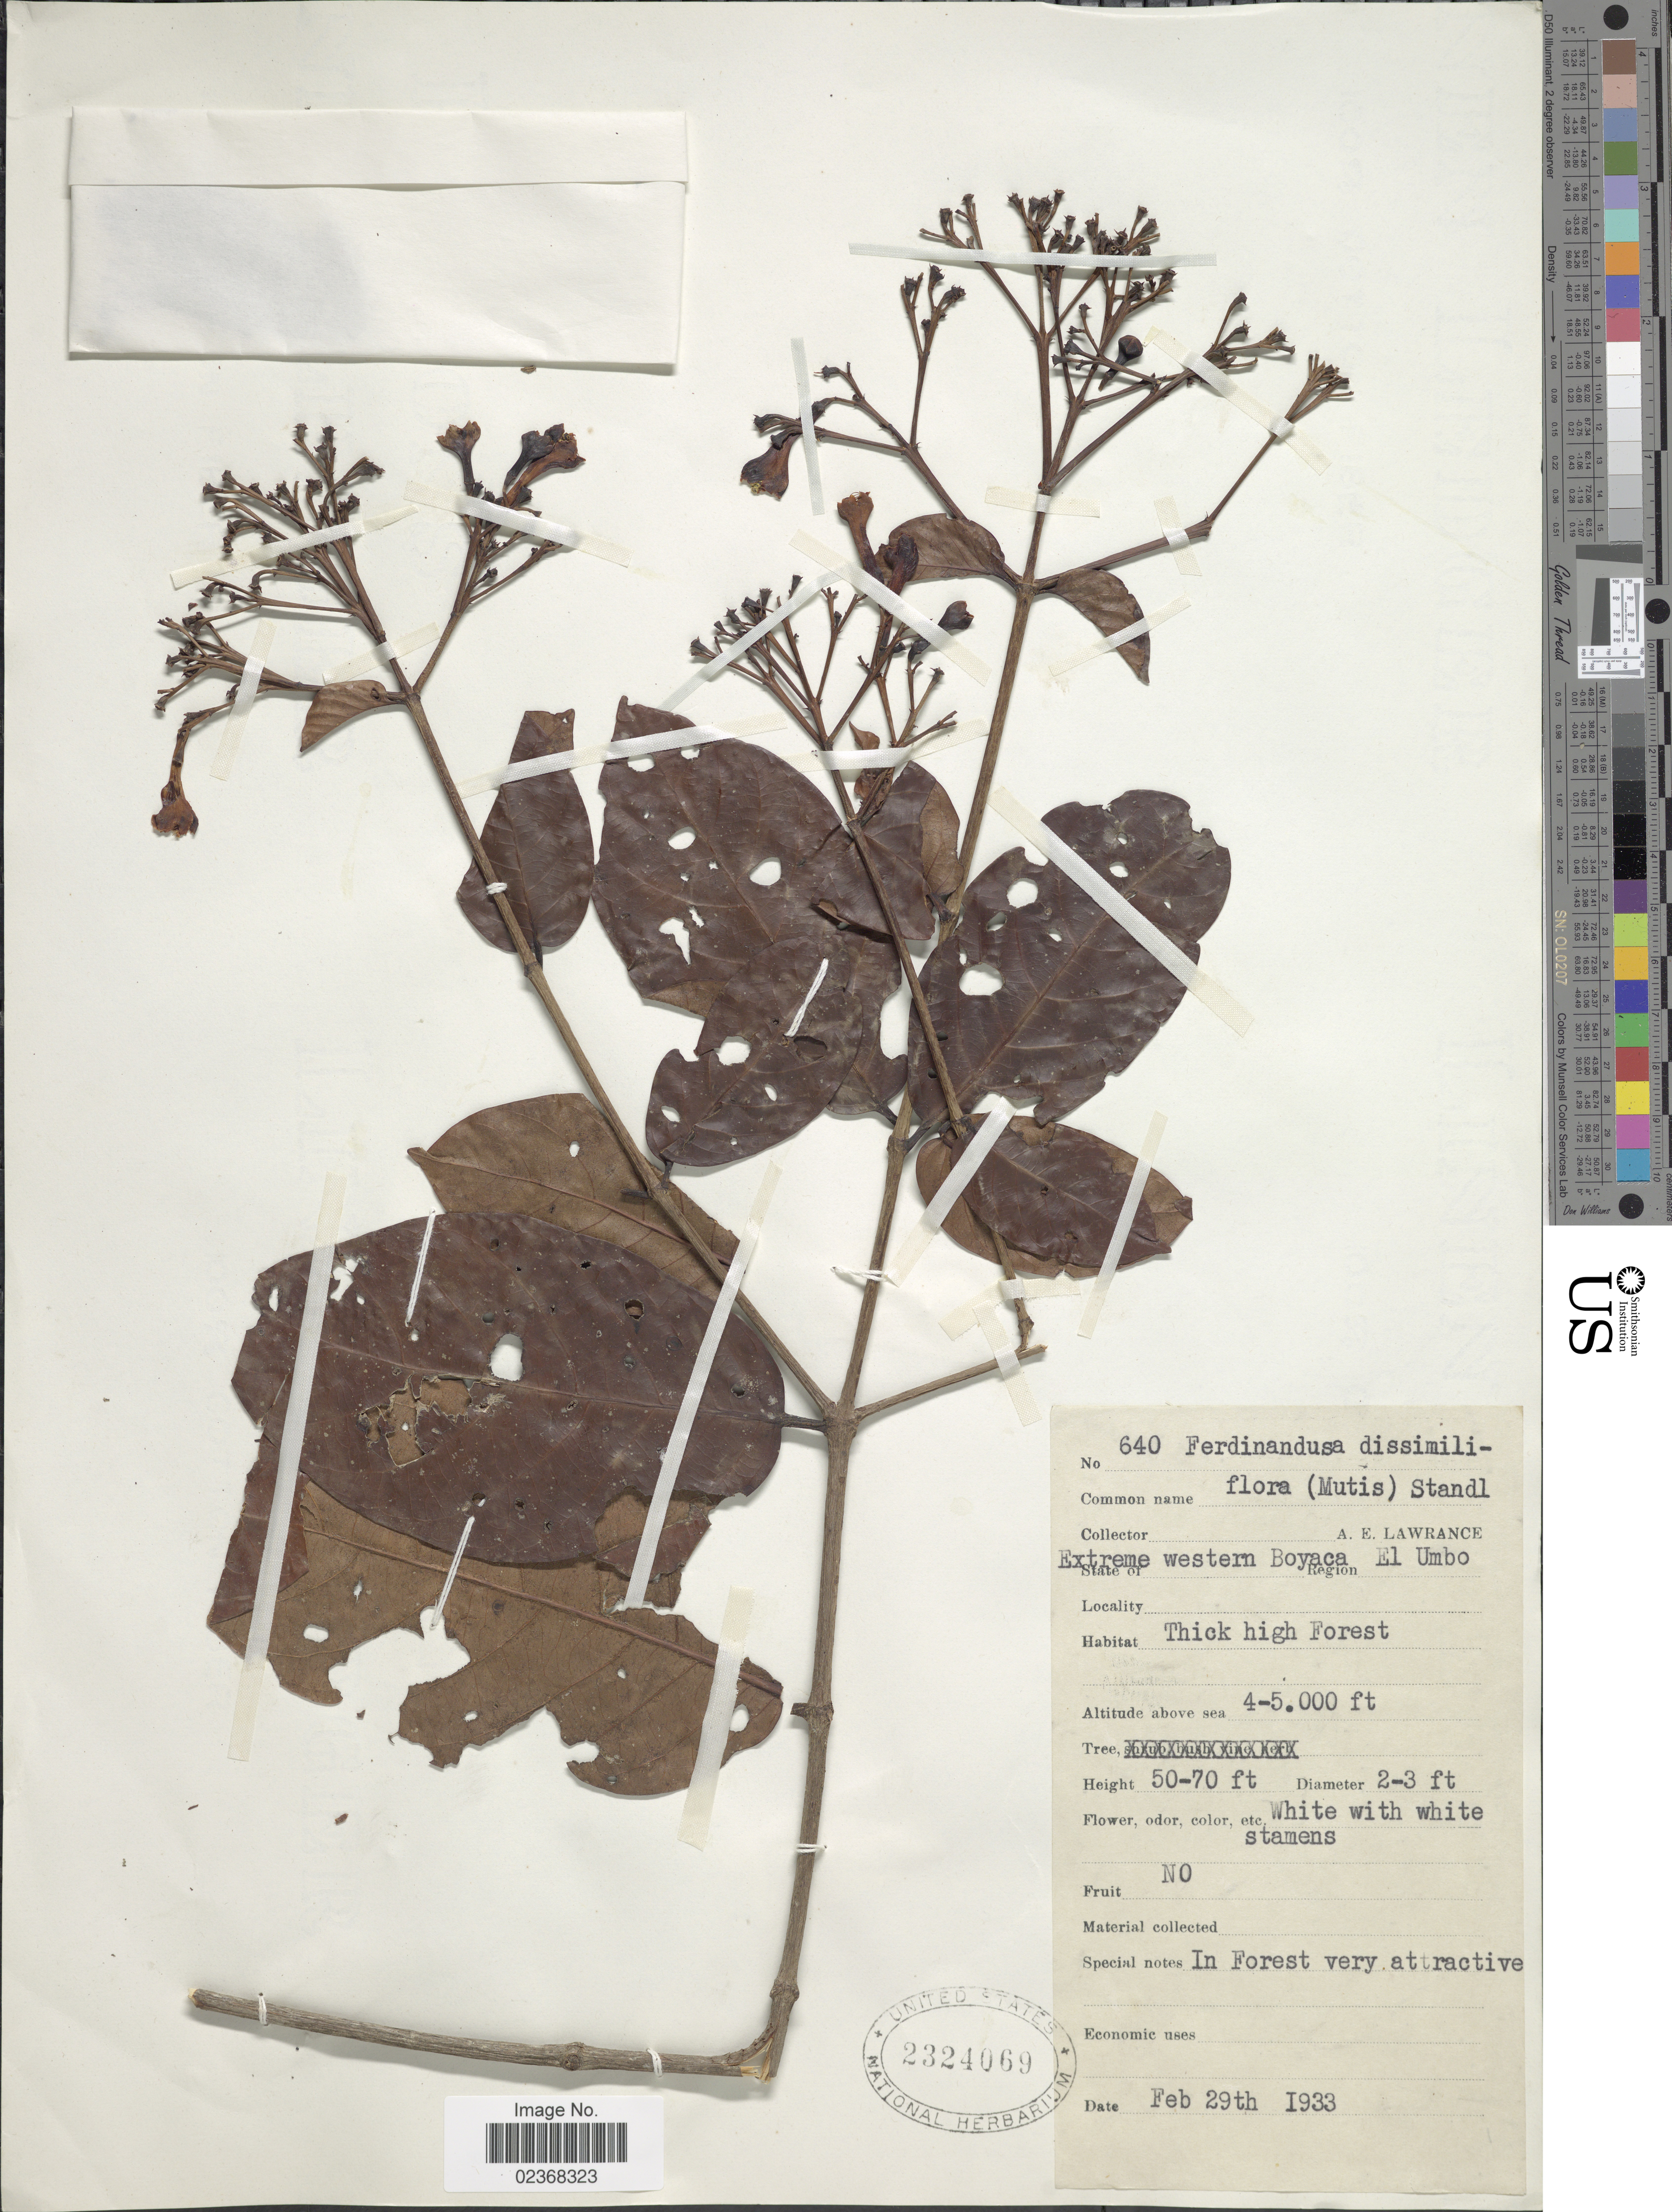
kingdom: Plantae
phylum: Tracheophyta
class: Magnoliopsida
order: Gentianales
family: Rubiaceae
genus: Ferdinandusa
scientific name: Ferdinandusa dissimiliflora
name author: (Mutis ex Humb.) Standl.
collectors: A. Lawrance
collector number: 640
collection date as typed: Transcribed d/m/y: 29/2/1933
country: Colombia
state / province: Boyacá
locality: Extreme western Boyaca, El Umbo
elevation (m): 1219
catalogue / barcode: US 2324069